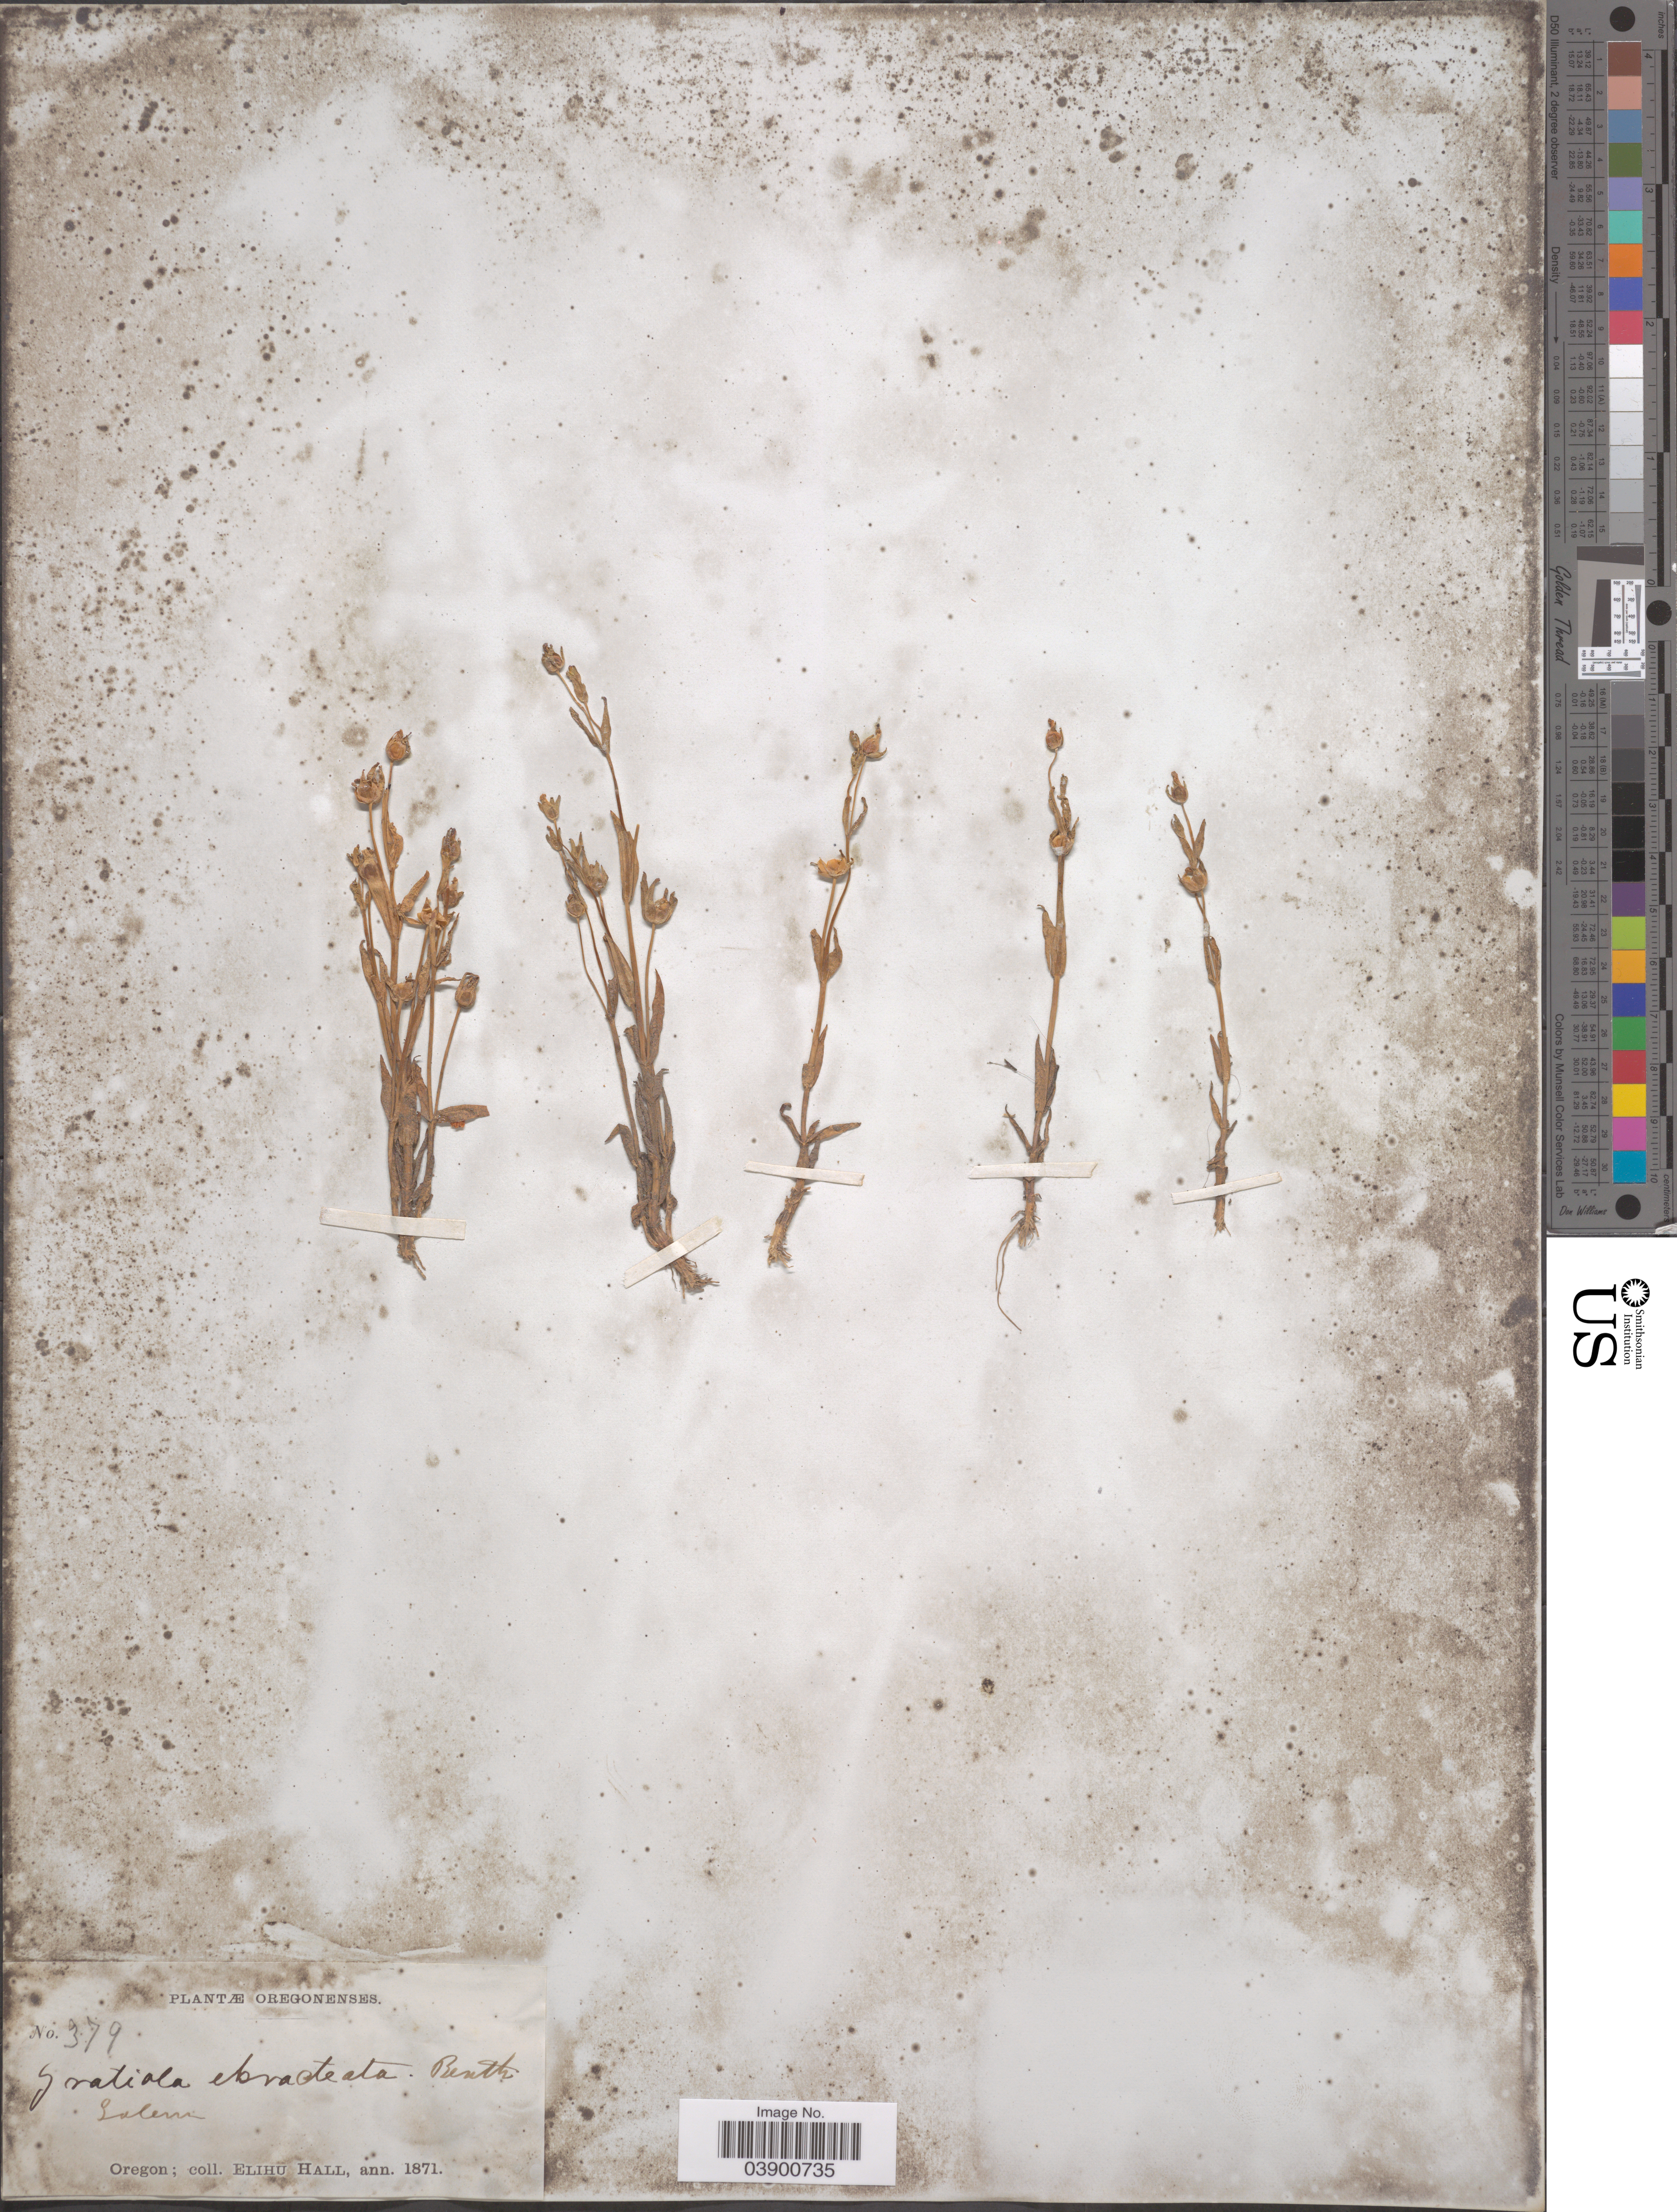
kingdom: Plantae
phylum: Tracheophyta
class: Magnoliopsida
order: Lamiales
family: Plantaginaceae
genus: Gratiola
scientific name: Gratiola ebracteata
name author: Benth.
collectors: E. Hall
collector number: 379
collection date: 1871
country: United States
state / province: Oregon